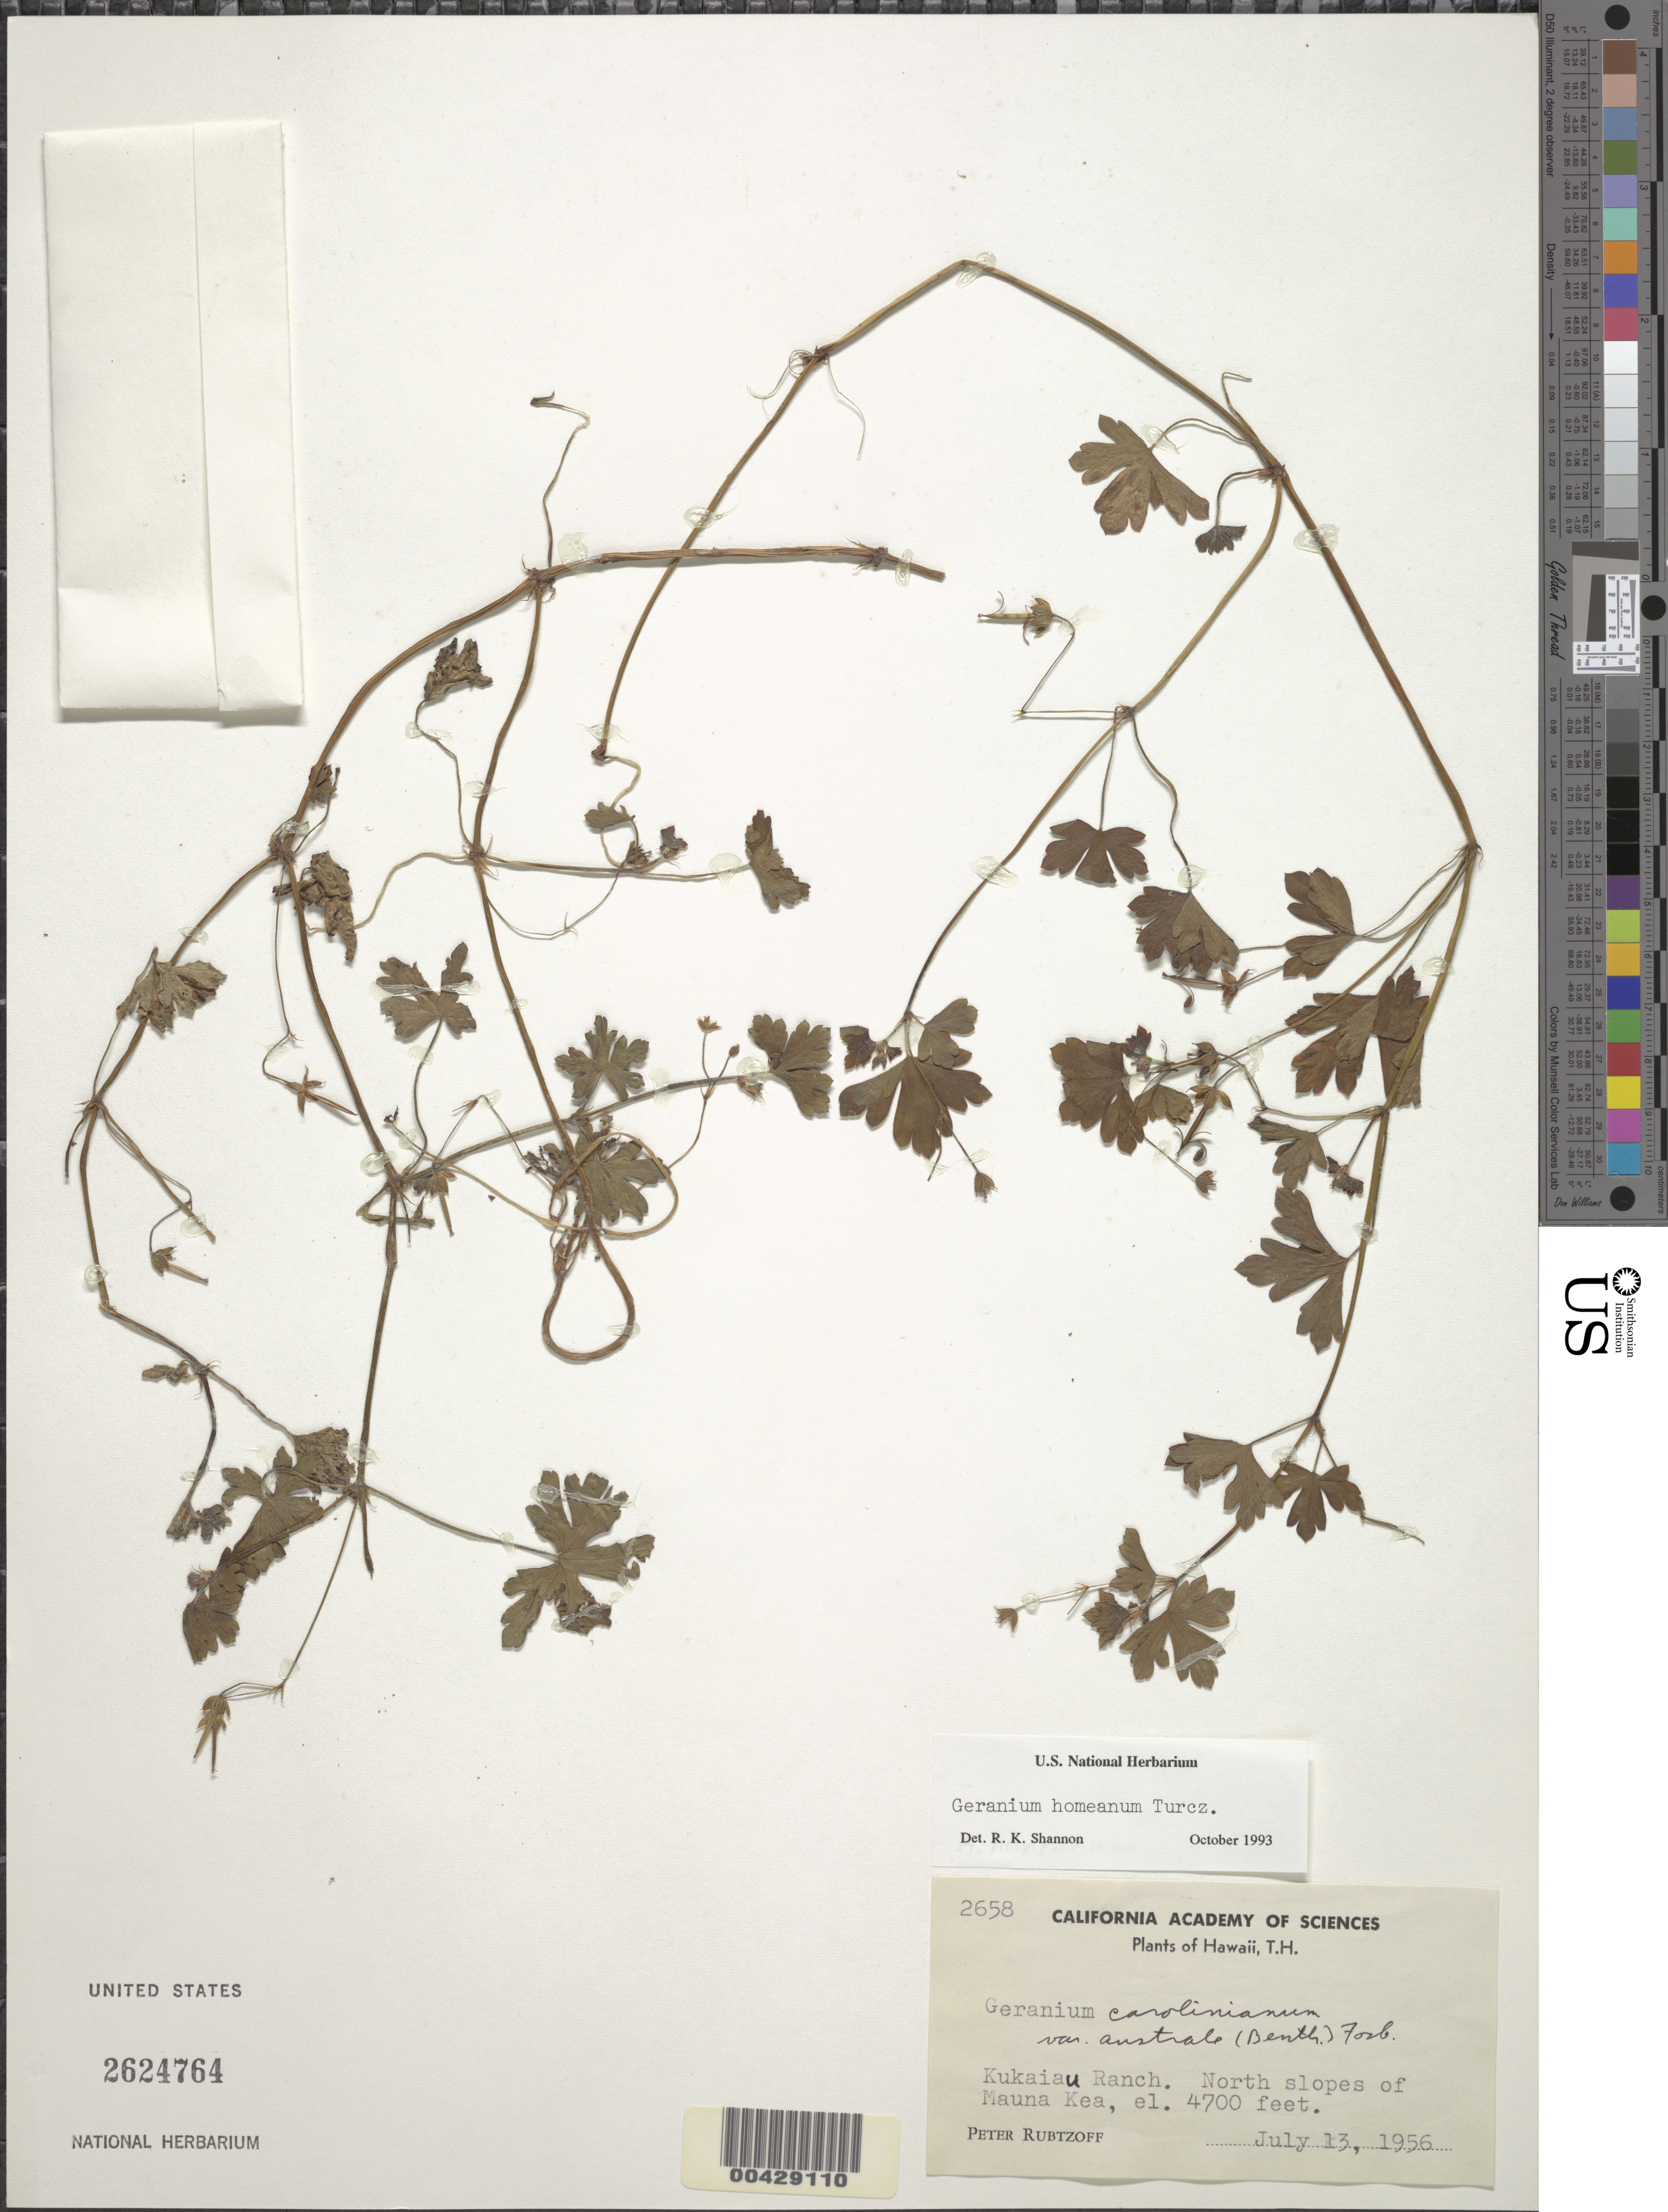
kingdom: Plantae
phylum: Tracheophyta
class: Magnoliopsida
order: Geraniales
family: Geraniaceae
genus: Geranium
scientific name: Geranium homeanum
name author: Turcz.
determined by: Shannon, R. K., (UNITED STATES)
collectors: P. Rubtzoff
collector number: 2658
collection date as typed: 13 Jul 1956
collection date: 1956-07-13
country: United States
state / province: Hawaii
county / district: Hawaii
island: Hawaii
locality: Kukaiau Ranch. N slopes of Mauna Kea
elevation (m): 1433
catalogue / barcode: US 2624764